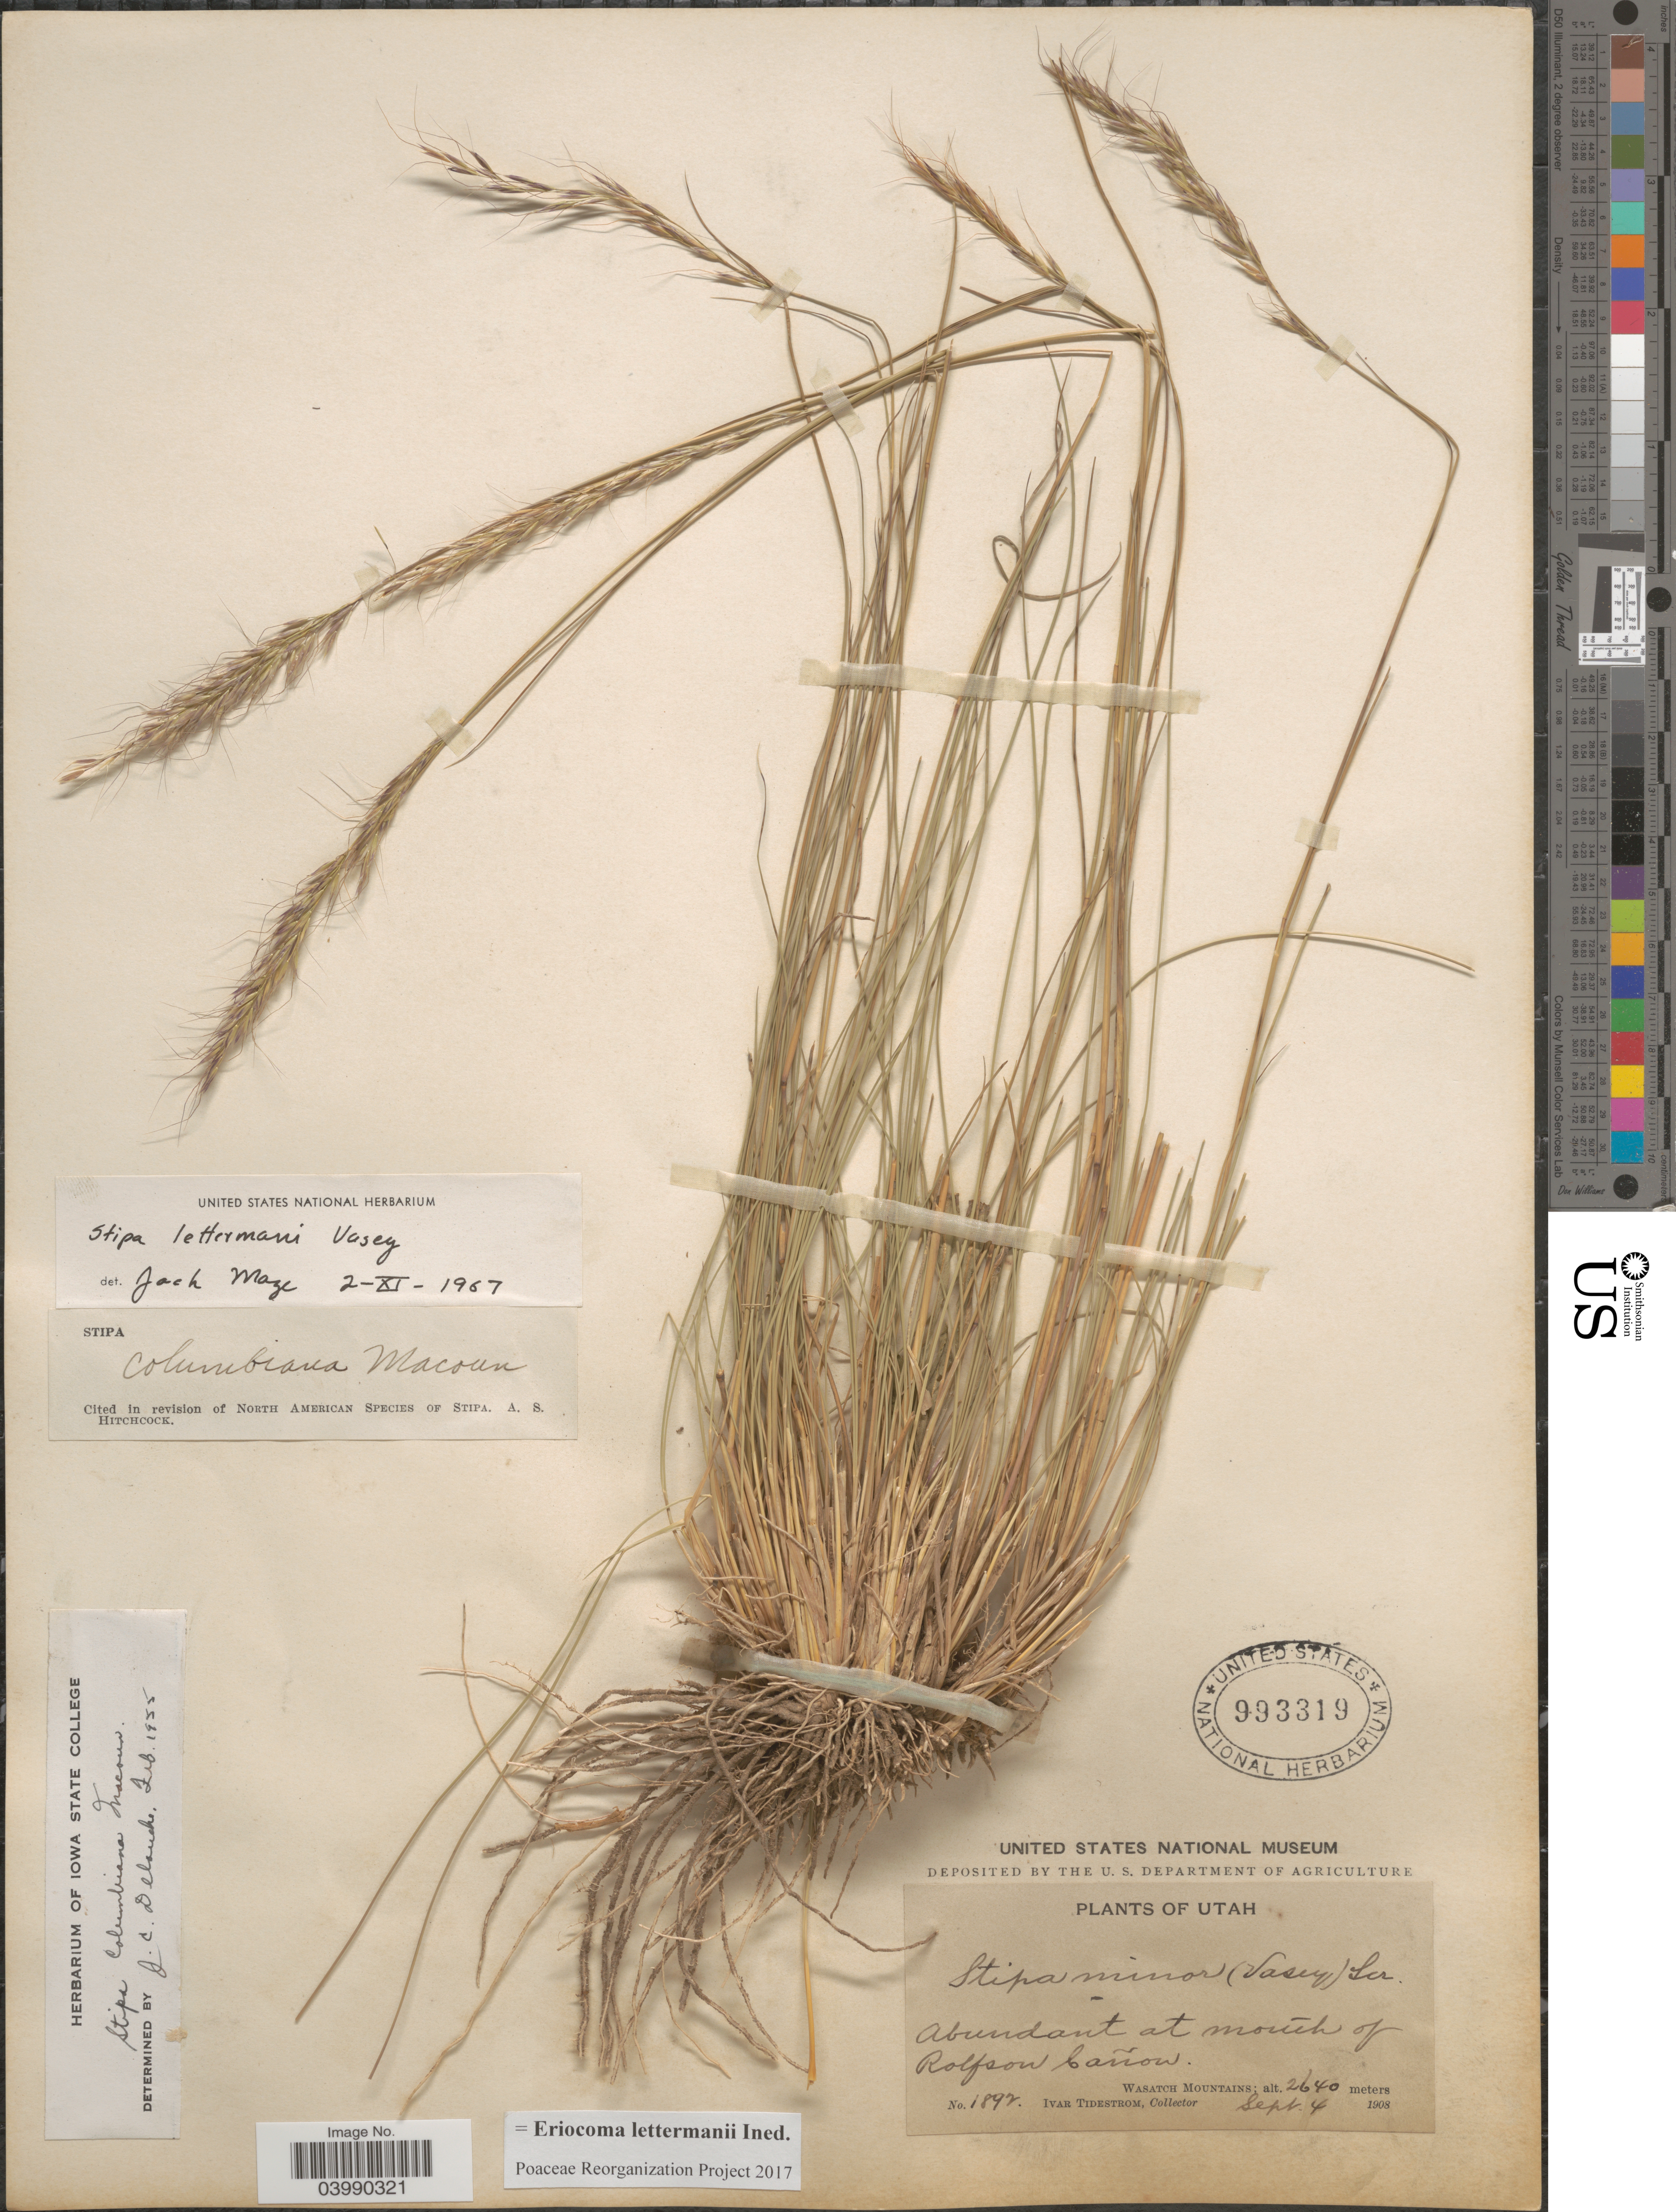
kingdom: Plantae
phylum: Tracheophyta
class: Liliopsida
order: Poales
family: Poaceae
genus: Eriocoma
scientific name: Eriocoma lettermanii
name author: (Vasey) Romasch.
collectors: I. F. Tidestrom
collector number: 1892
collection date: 1908-09-04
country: United States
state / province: Utah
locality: At mouth of Rolfson Cañon. Wasatch Mountains.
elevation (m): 2640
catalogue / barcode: US 993319